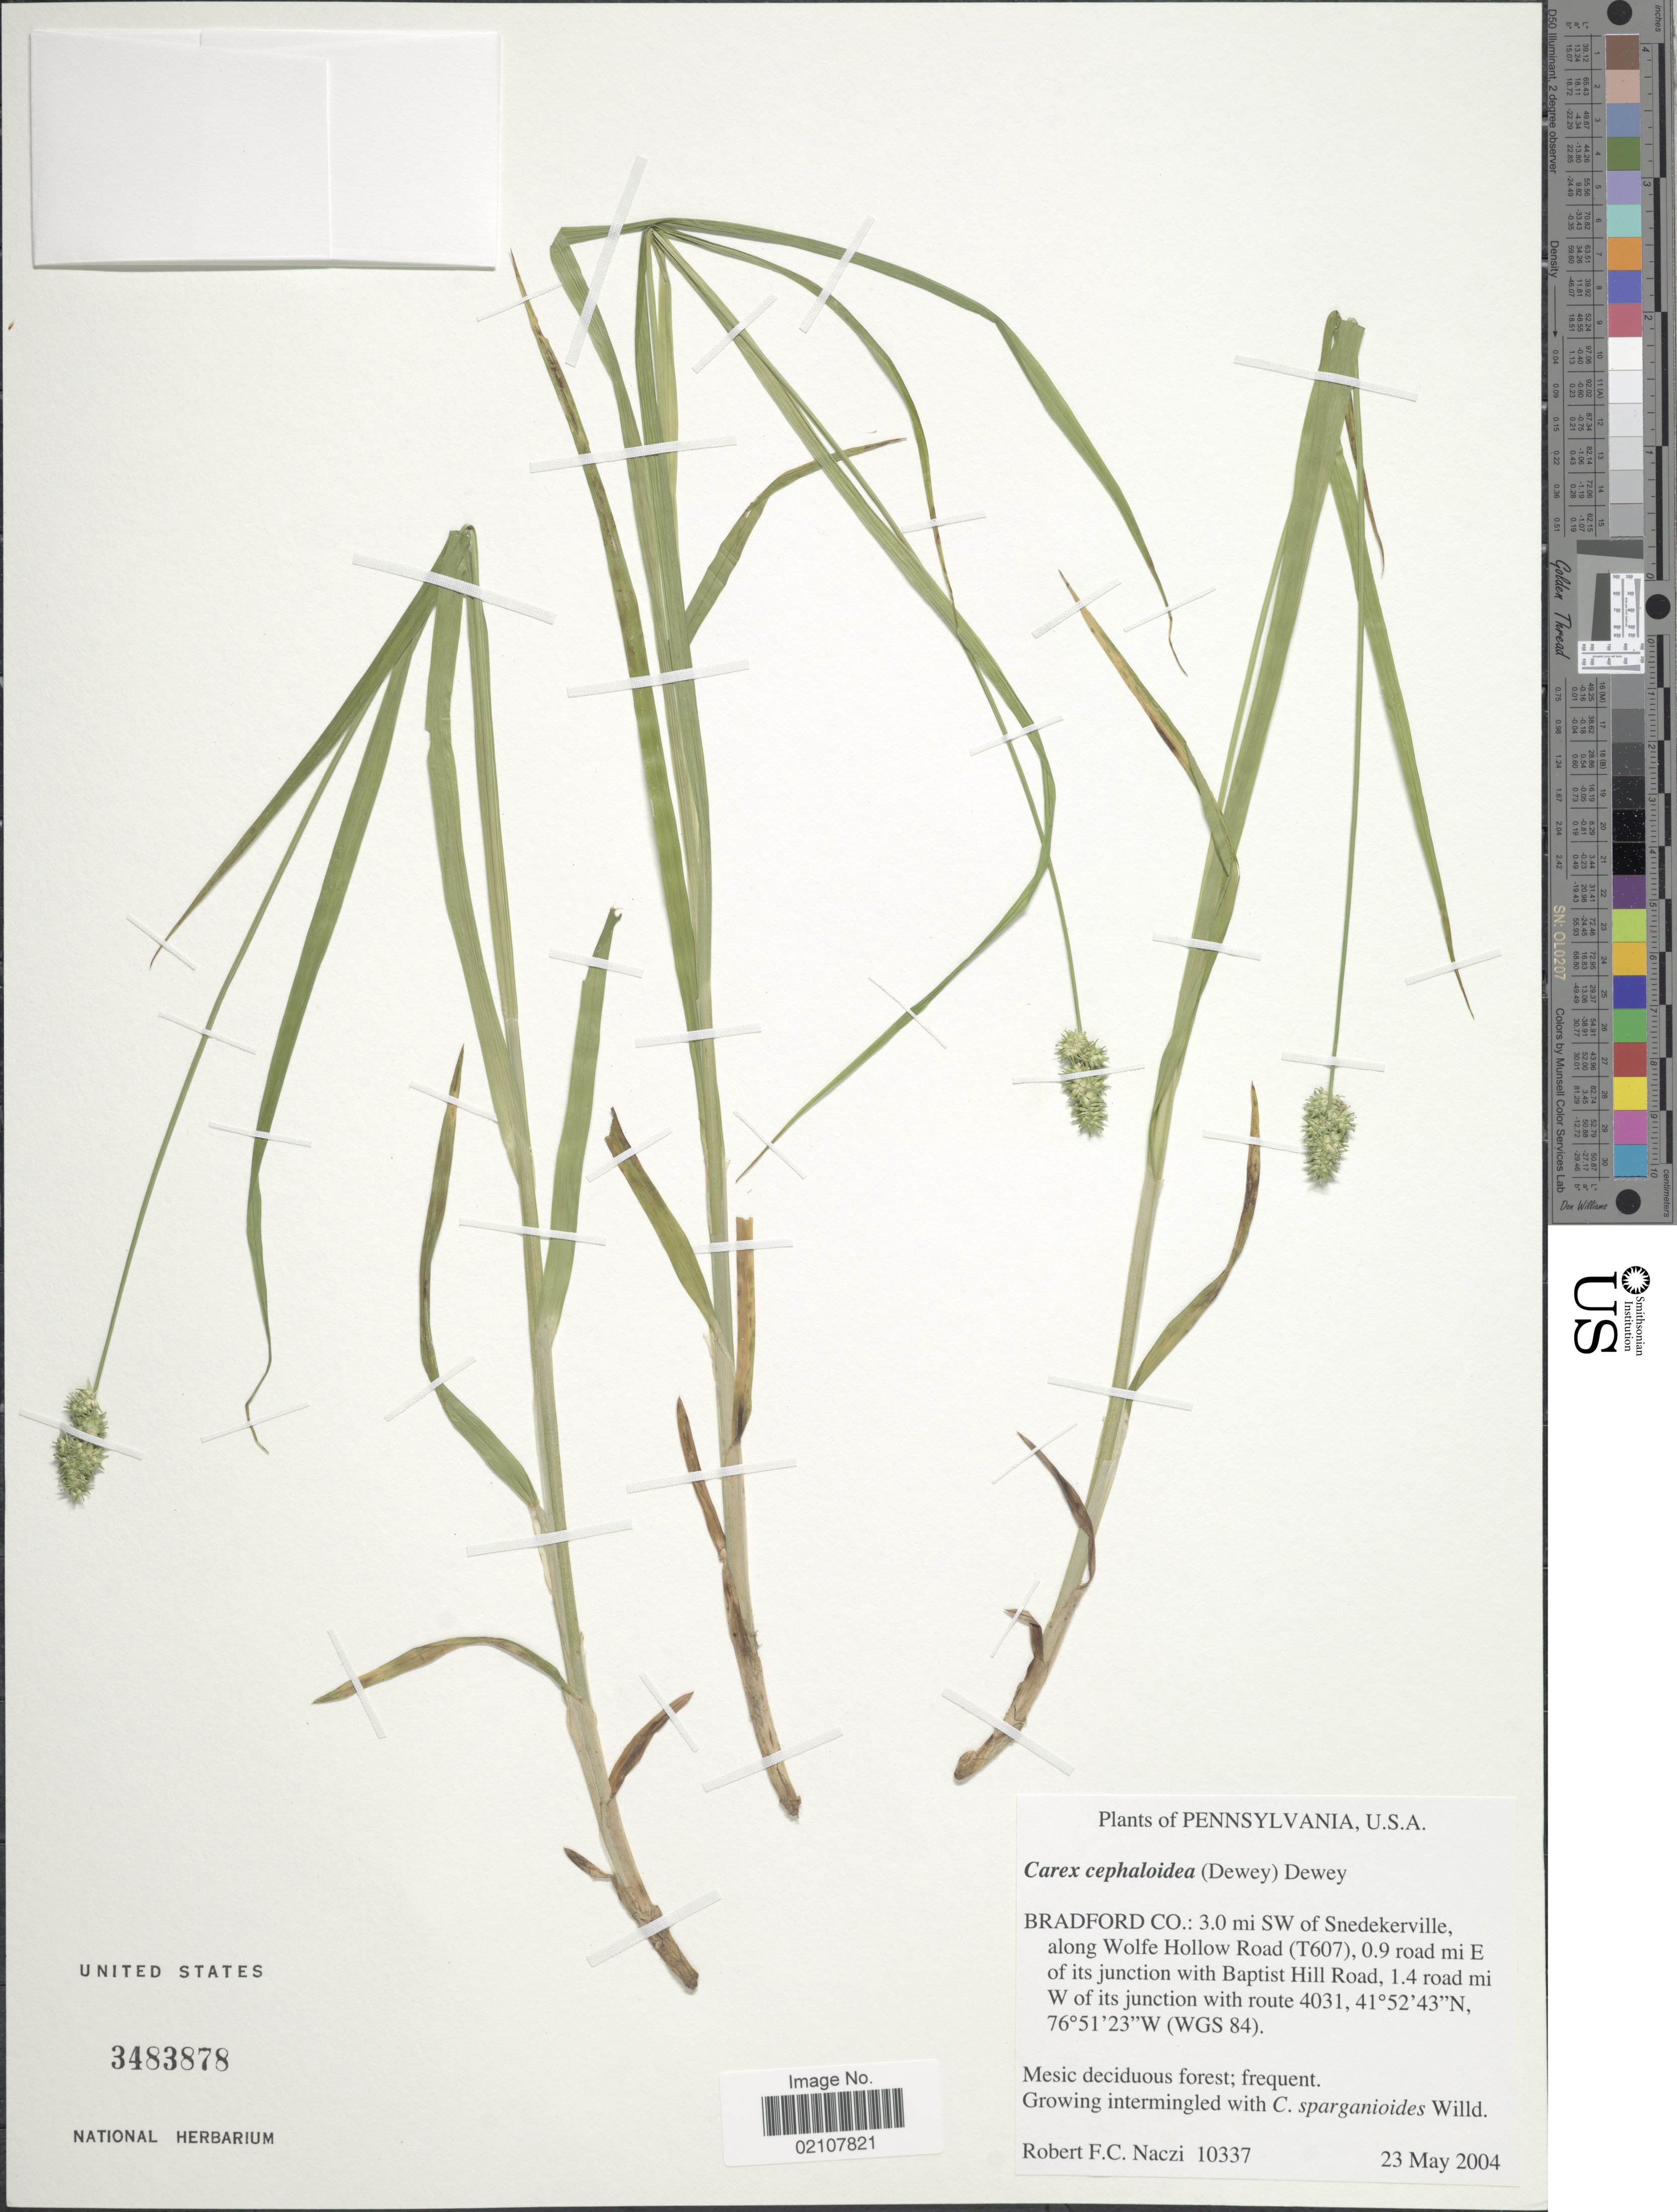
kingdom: Plantae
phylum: Tracheophyta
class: Liliopsida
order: Poales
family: Cyperaceae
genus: Carex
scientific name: Carex cephaloidea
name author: (Dewey) Dewey ex Boott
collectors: R. F. C. Naczi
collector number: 10337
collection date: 2004-05-23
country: United States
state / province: Pennsylvania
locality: Bradford Co: 3.0 mi SW of Snedekerville, along Wolfe Hollow Road (T607), 0.9 road mi E of its junction with Baptist Hill Road, 1.4 road mi W of its junction with route 4031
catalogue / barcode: US 3483878